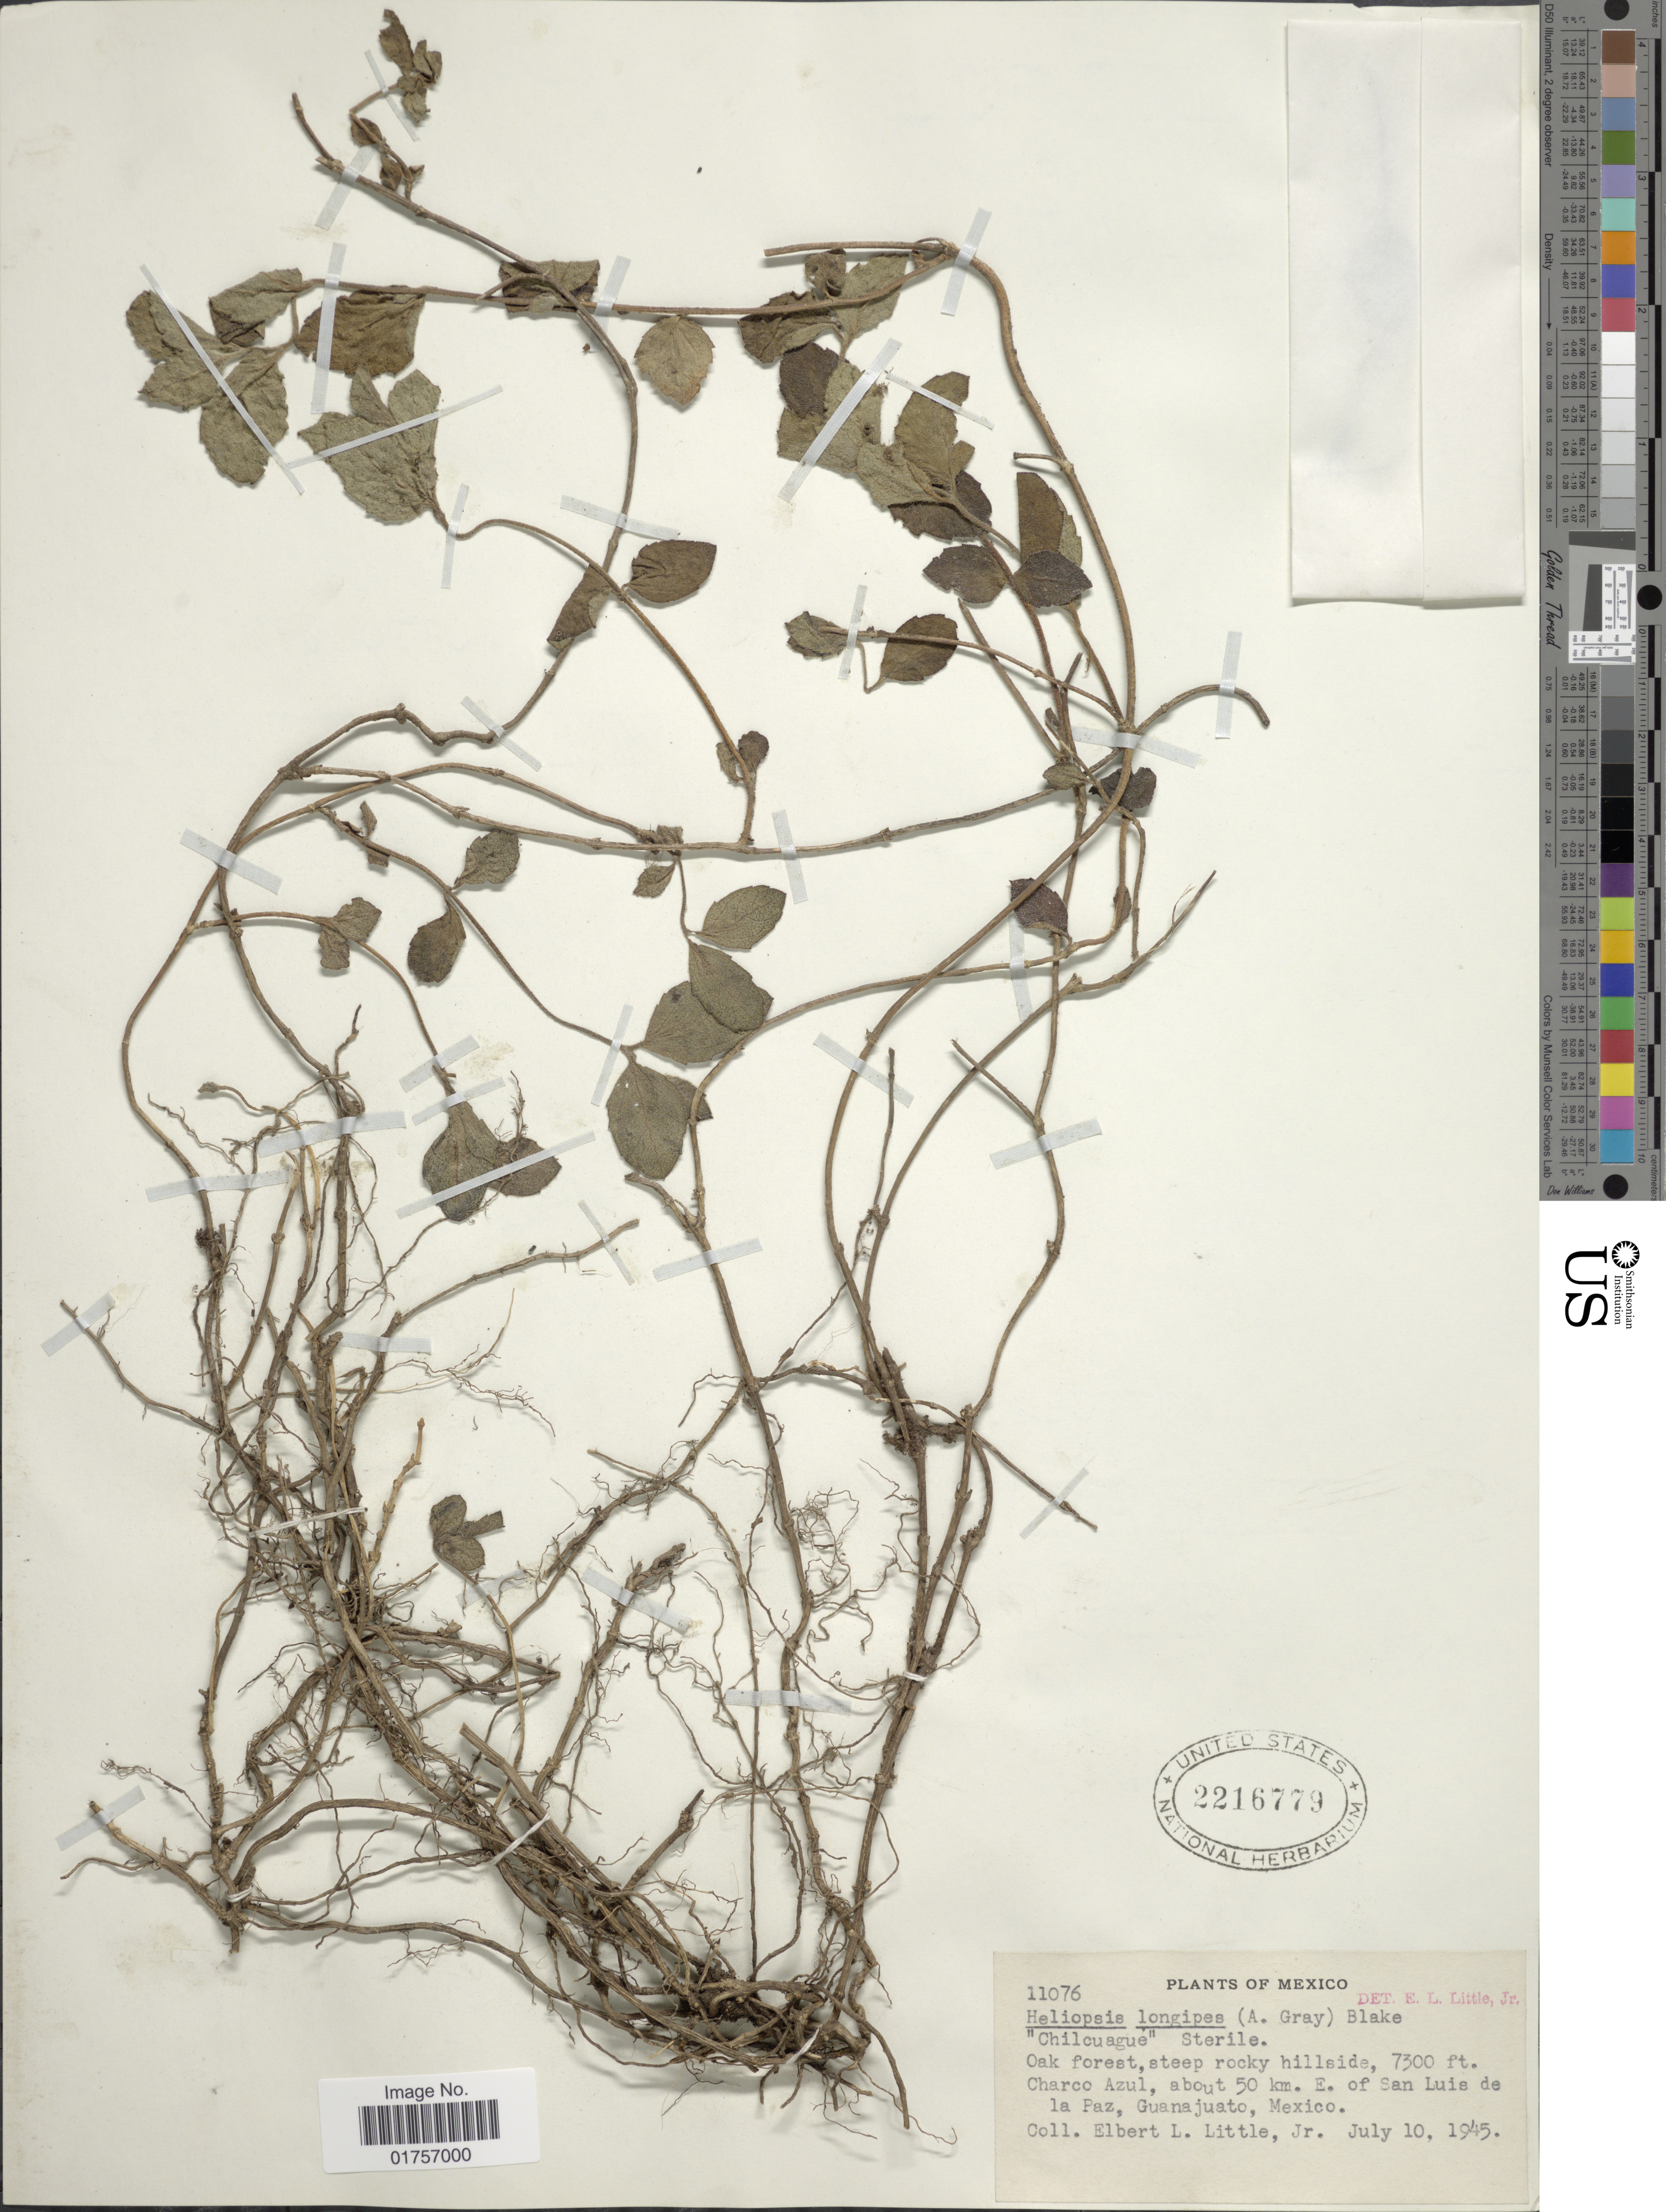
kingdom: Plantae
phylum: Tracheophyta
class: Magnoliopsida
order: Asterales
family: Asteraceae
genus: Heliopsis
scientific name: Heliopsis longipes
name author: (A. Gray) S.F. Blake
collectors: E. L. Little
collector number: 11076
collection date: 1945-07-10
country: Mexico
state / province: Guanajuato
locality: Charco Azul, about 50 km. E. of San Luis de la Paz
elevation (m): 2225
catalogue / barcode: US 2216779